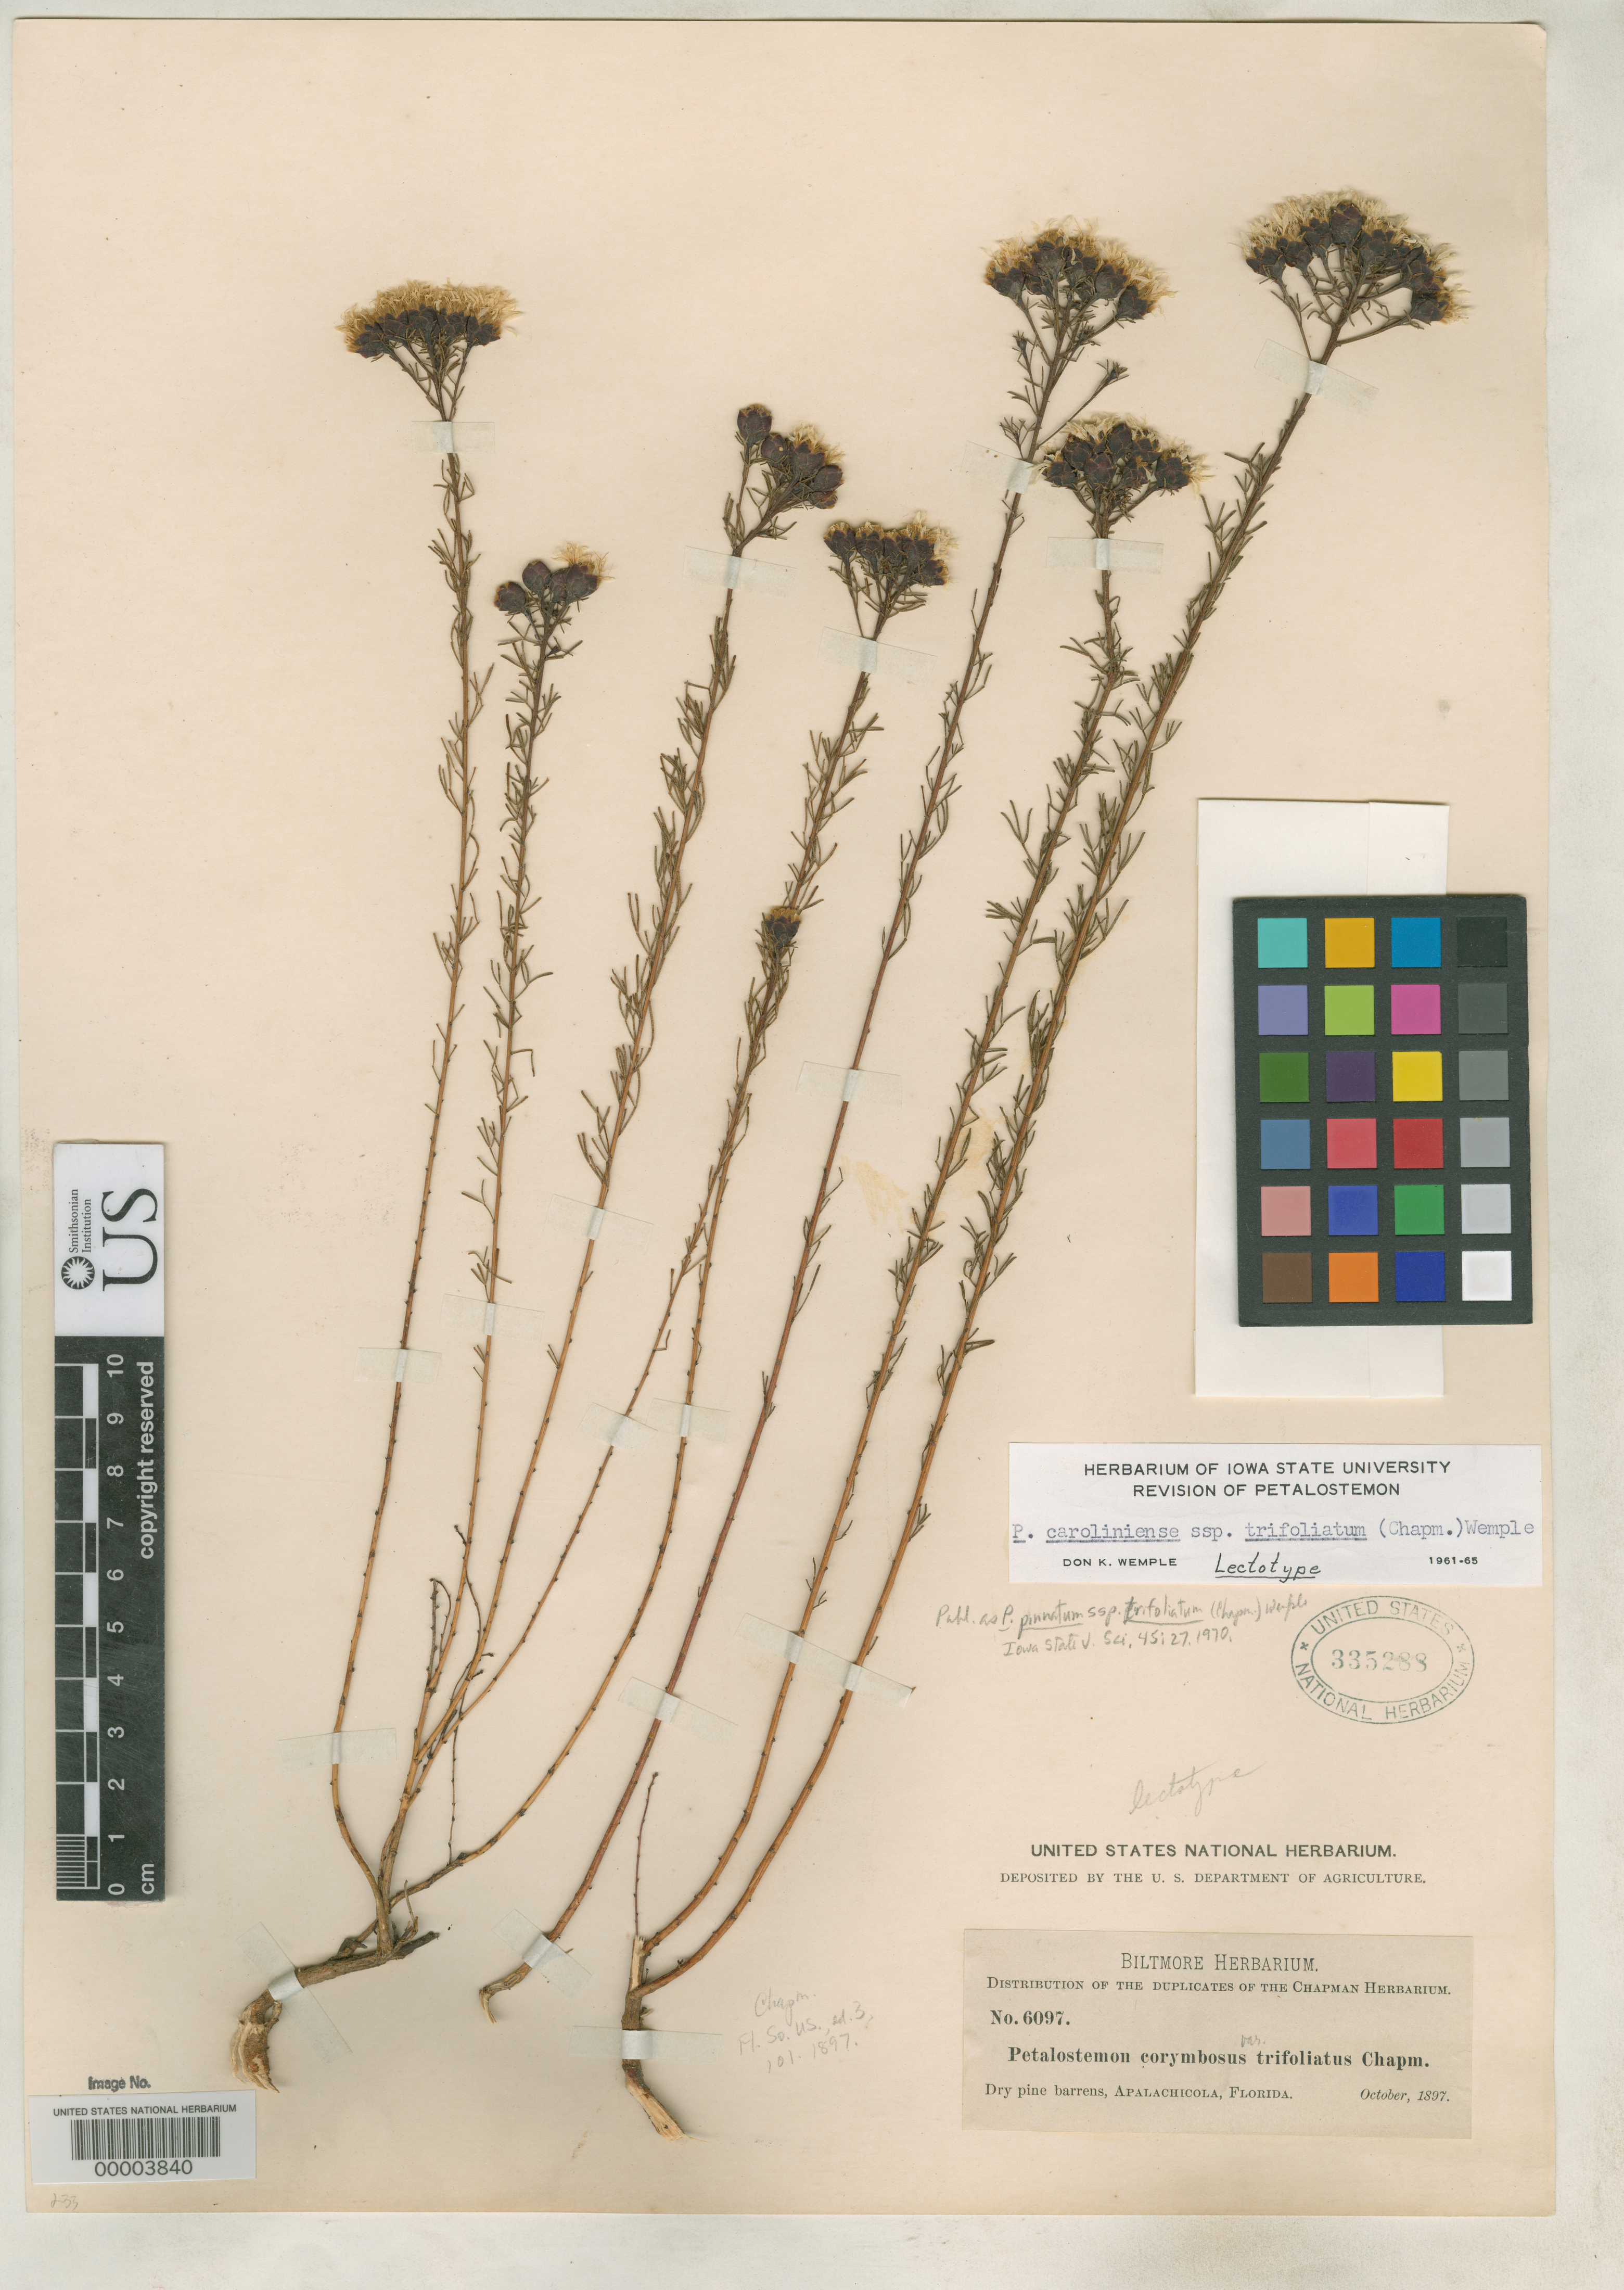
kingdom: Plantae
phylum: Tracheophyta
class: Magnoliopsida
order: Fabales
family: Fabaceae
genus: Petalostemon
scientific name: Petalostemon corymbosus var. trifoliatus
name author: Chapm.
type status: Lectotype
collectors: A. W. Chapman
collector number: Biltmore Herb. 6097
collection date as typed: Oct 1897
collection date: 1897-10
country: United States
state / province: Florida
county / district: Franklin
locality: Apalachicola.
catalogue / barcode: US 335288